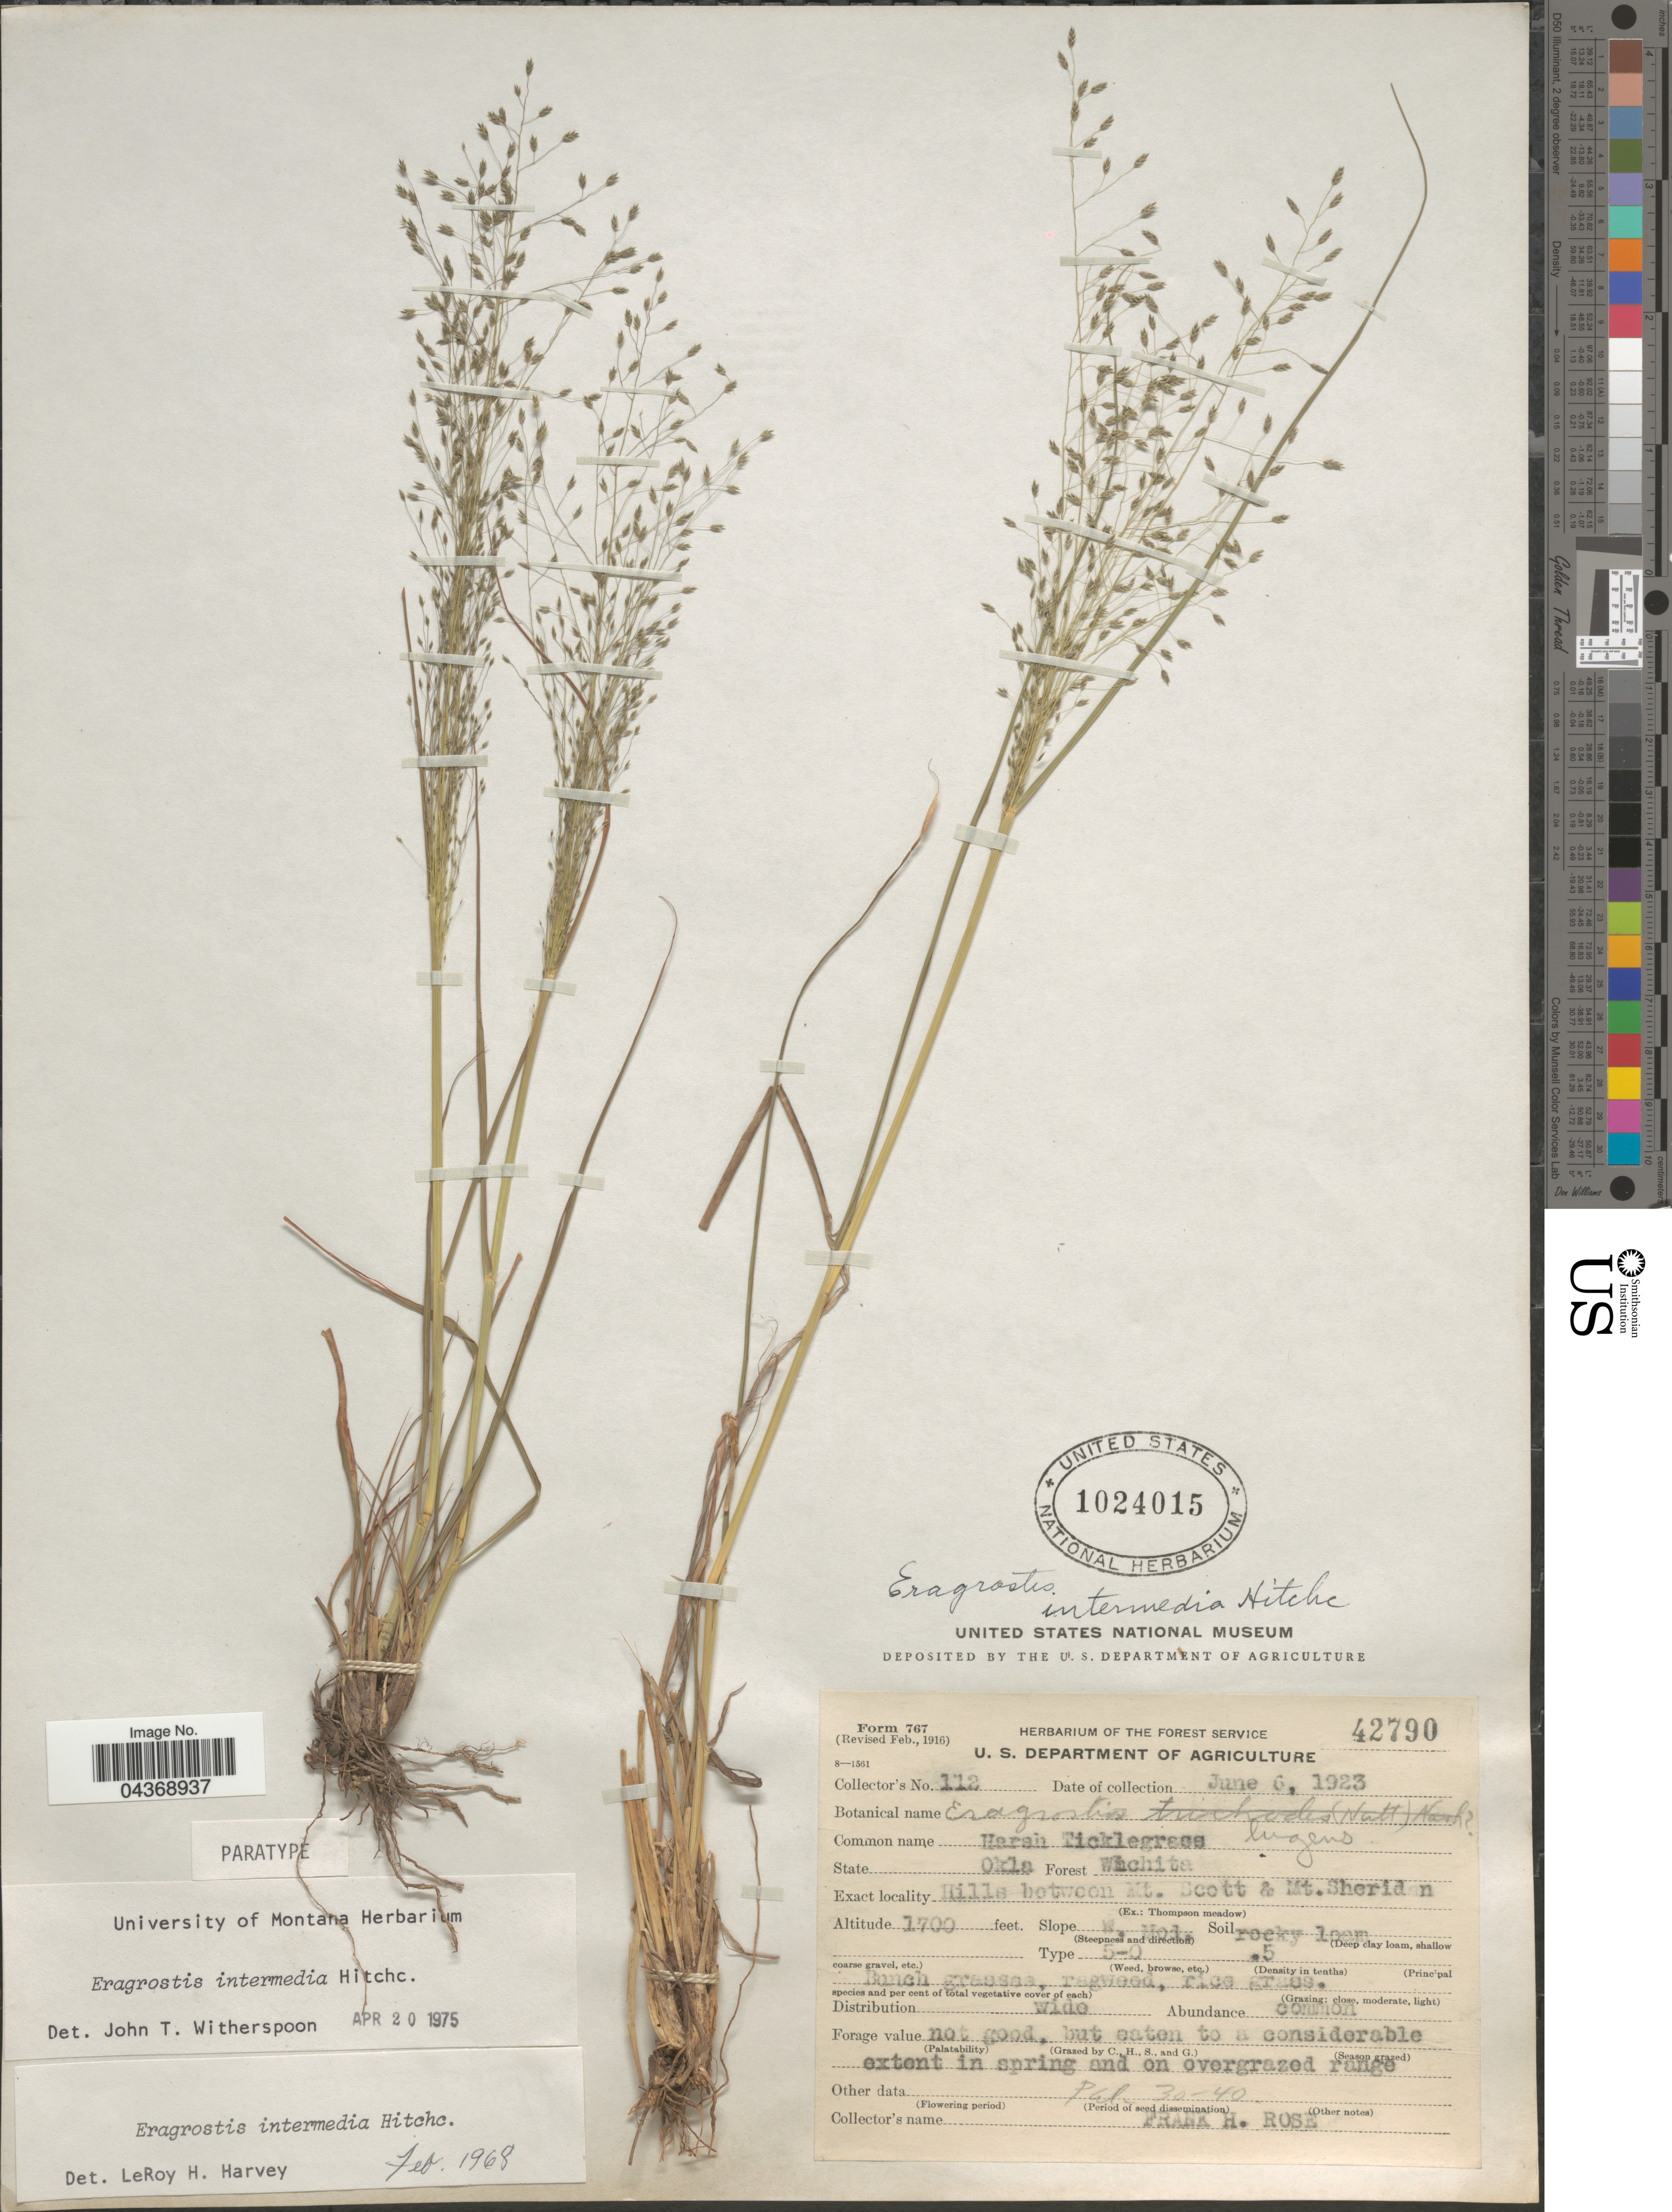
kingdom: Plantae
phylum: Tracheophyta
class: Liliopsida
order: Poales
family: Poaceae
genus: Eragrostis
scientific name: Eragrostis intermedia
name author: Hitchc.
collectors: F. H. Rose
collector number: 112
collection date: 1923-06-06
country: United States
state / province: Oklahoma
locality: Forest Wichita. Hills between Mt. Scott & Mt. Sheridan. Slope W.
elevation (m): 518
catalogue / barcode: US 1024015